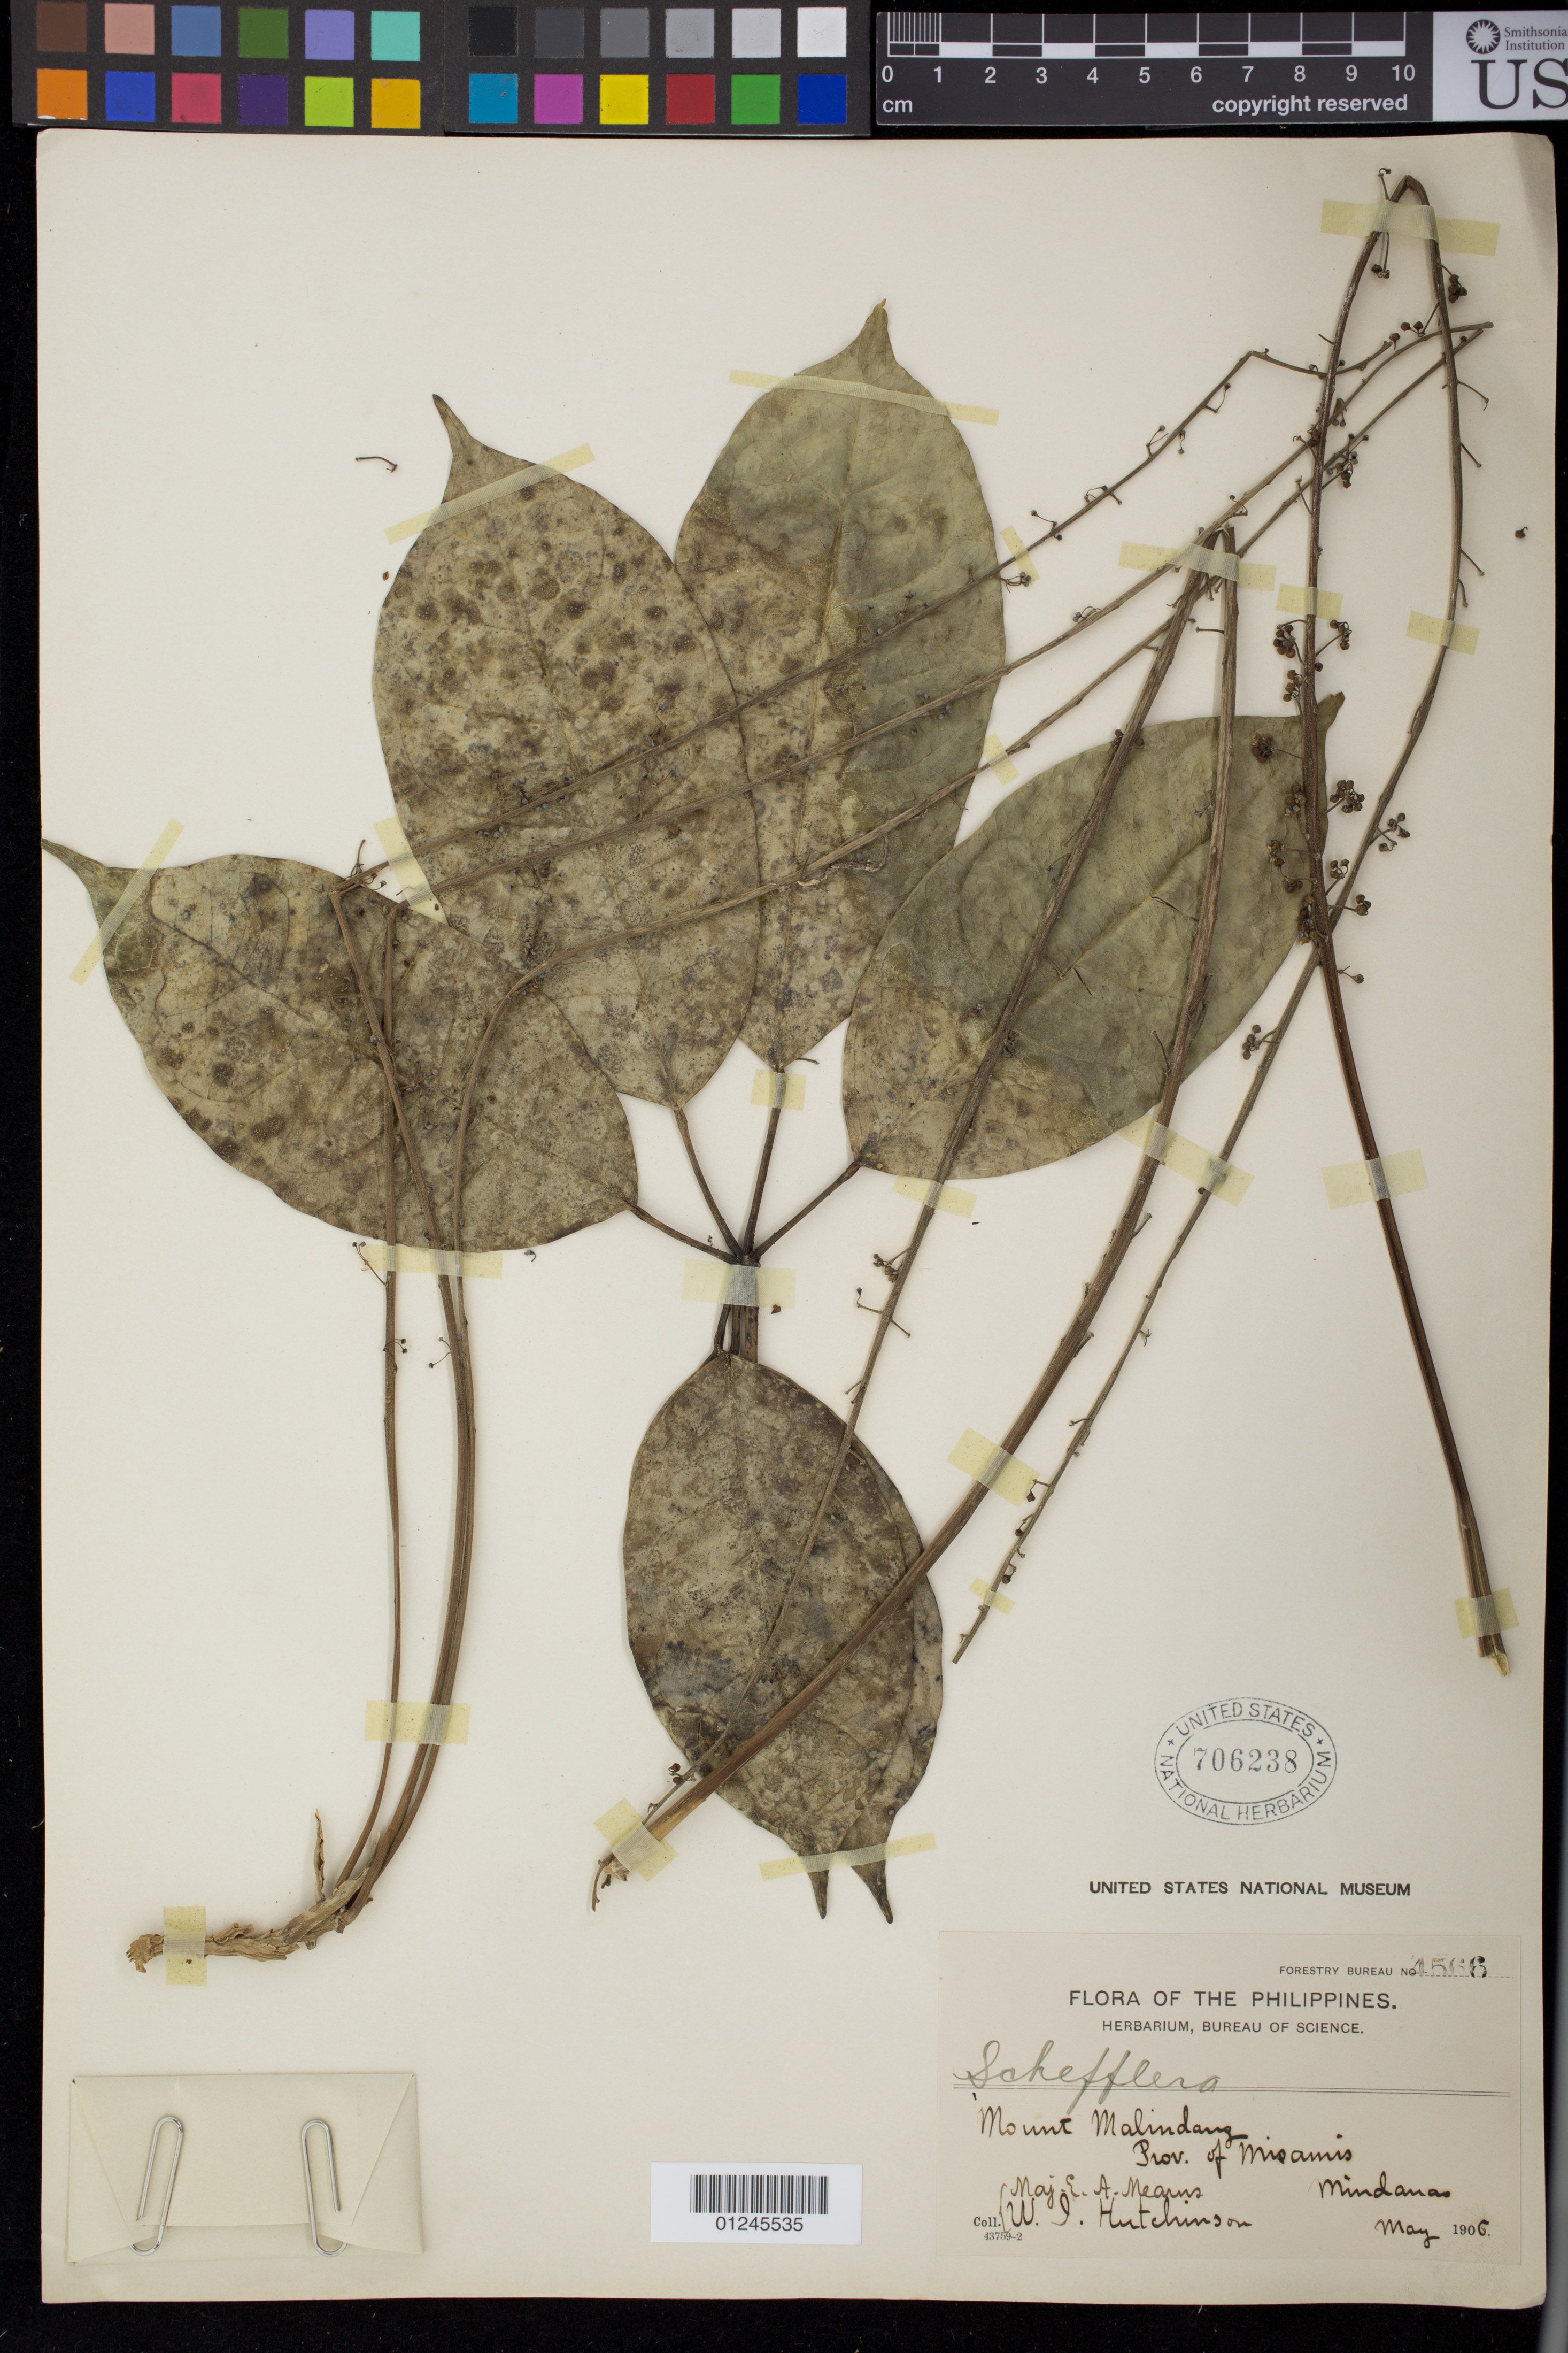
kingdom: Plantae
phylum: Tracheophyta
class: Magnoliopsida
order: Apiales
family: Araliaceae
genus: Schefflera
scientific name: Schefflera sp.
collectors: E. A. Mearns & W. I. Hutchinson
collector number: For. Bur. 4566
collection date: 1906-05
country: Philippines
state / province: Northern Mindanao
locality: Mt. Malindang, Prov. of Misamis, Mindanao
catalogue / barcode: US 706238